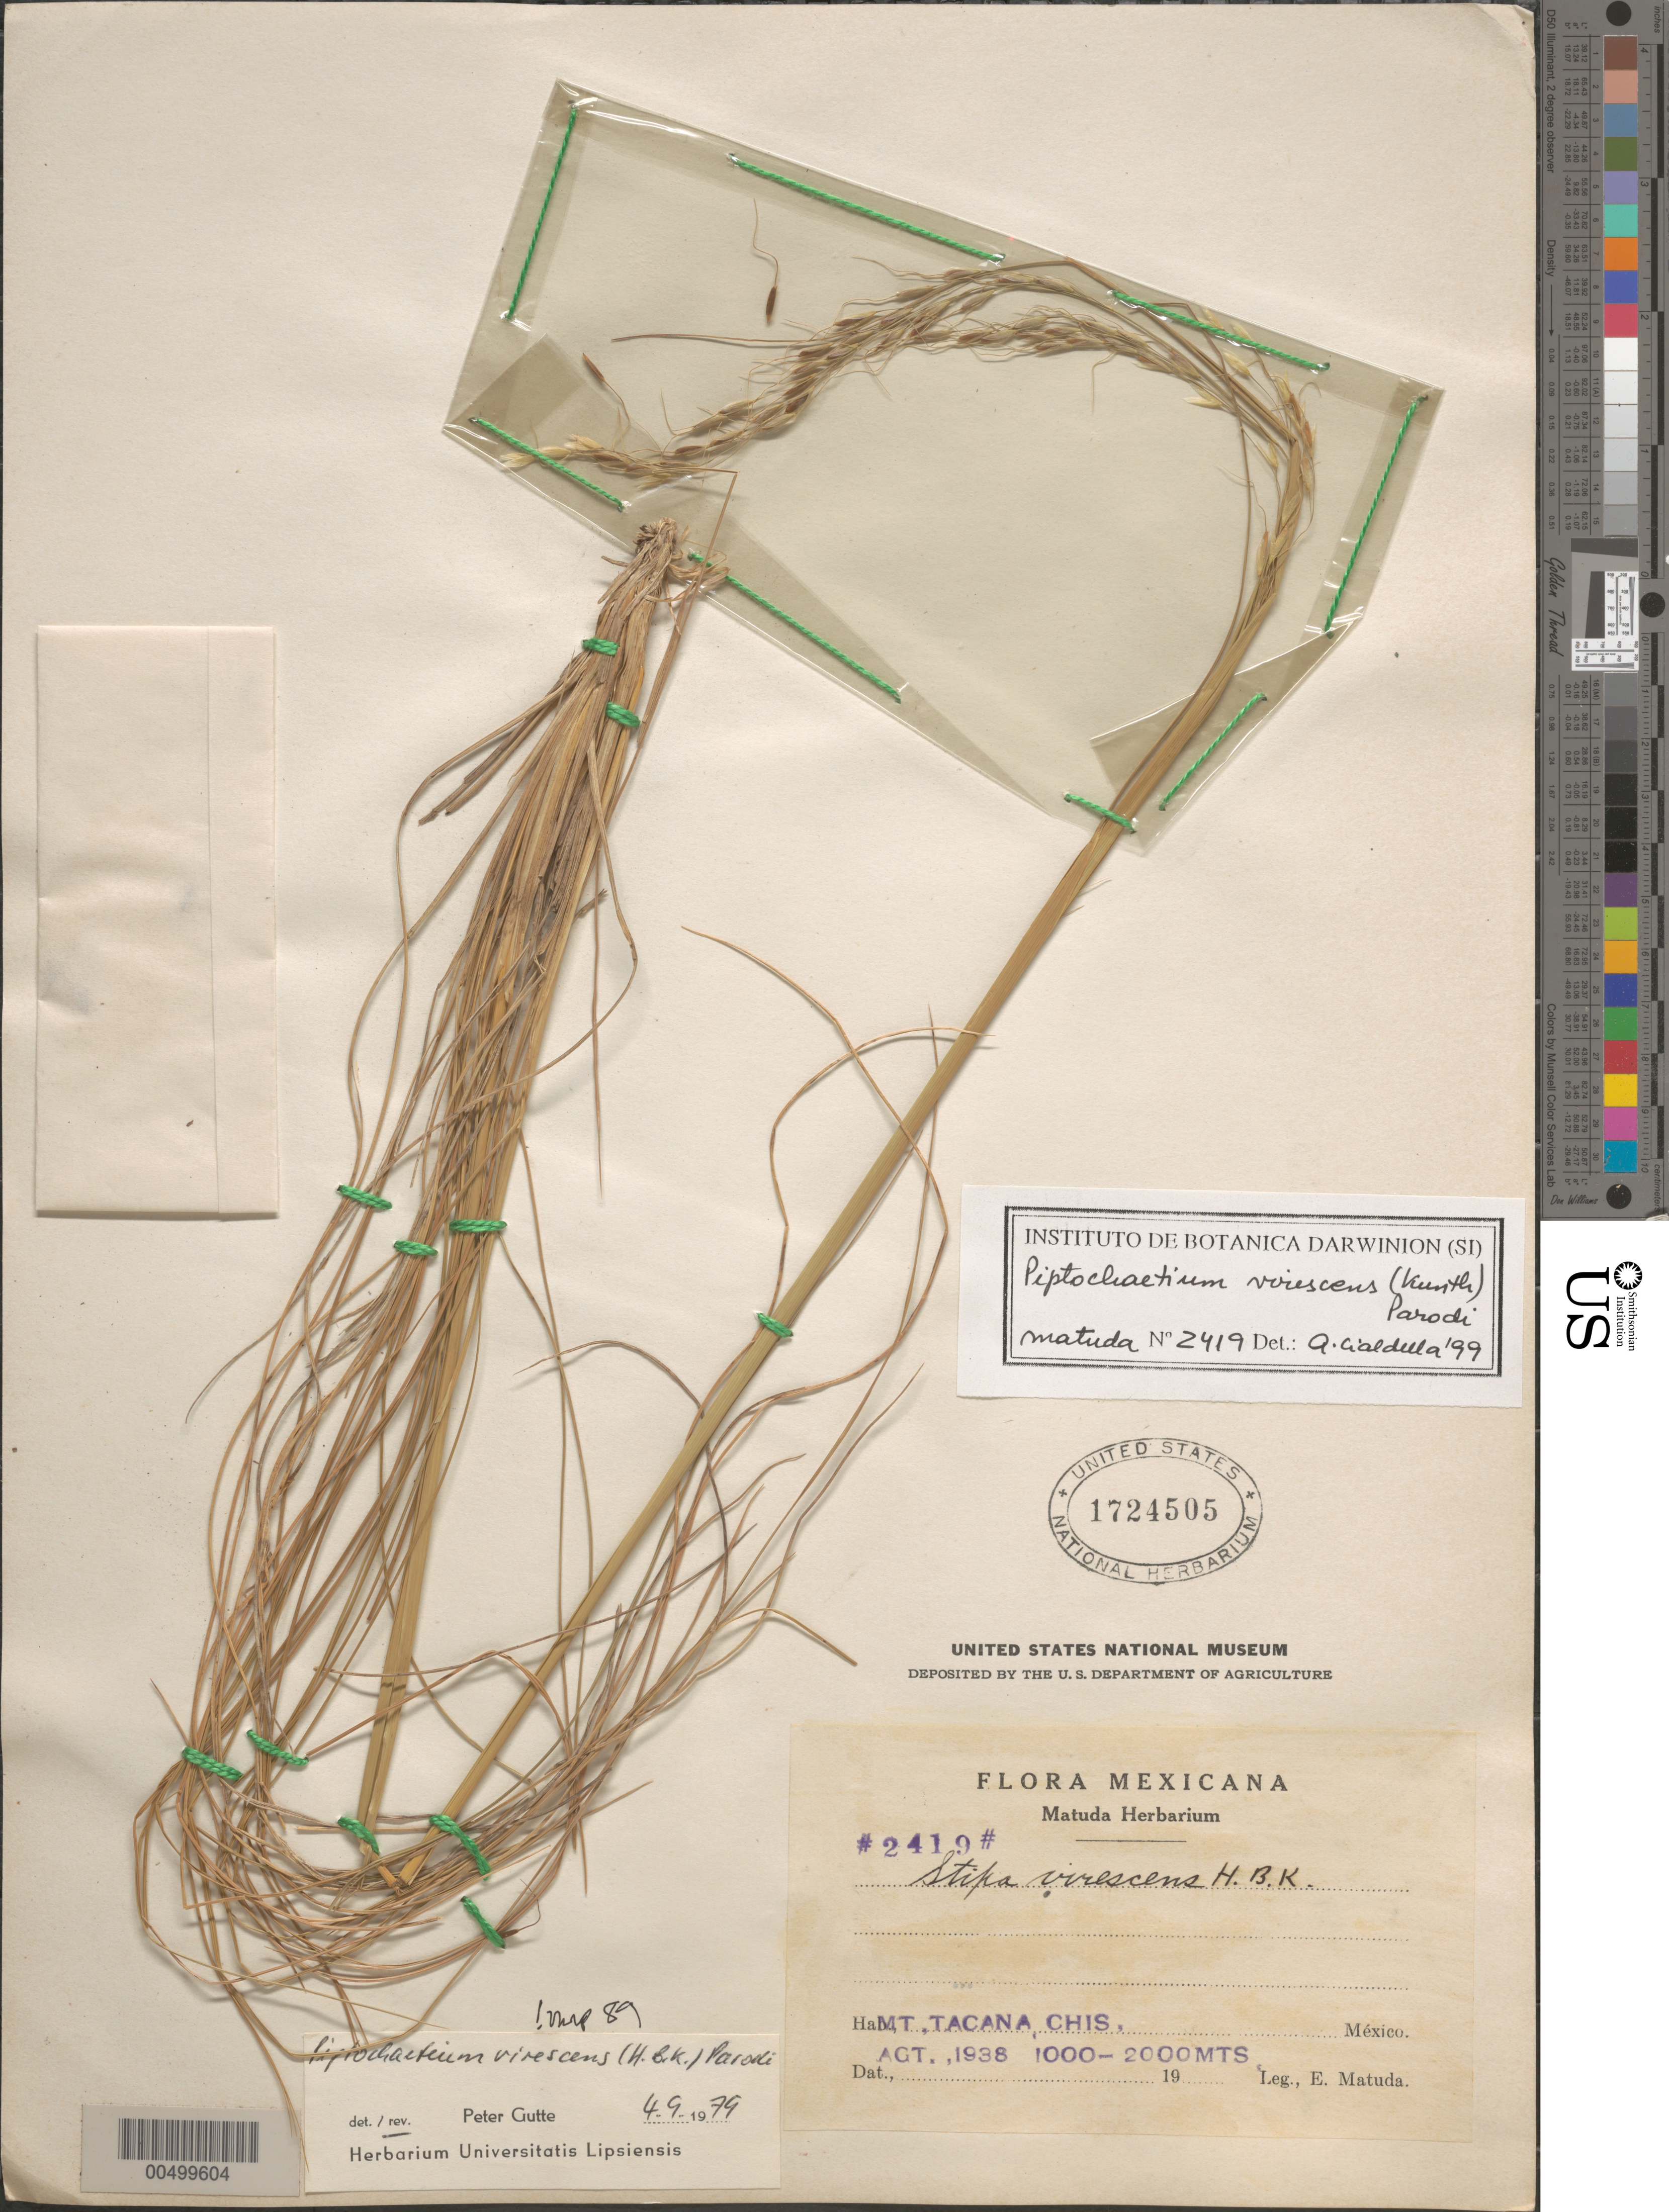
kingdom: Plantae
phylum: Tracheophyta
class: Liliopsida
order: Poales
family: Poaceae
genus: Piptochaetium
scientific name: Piptochaetium virescens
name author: (Kunth) Parodi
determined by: Gutte, P.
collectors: E. Matuda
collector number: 2419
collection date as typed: Aug 1938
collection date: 1938-08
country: Mexico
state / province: Chiapas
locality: Mt Tacana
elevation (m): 1000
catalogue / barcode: US 1724505